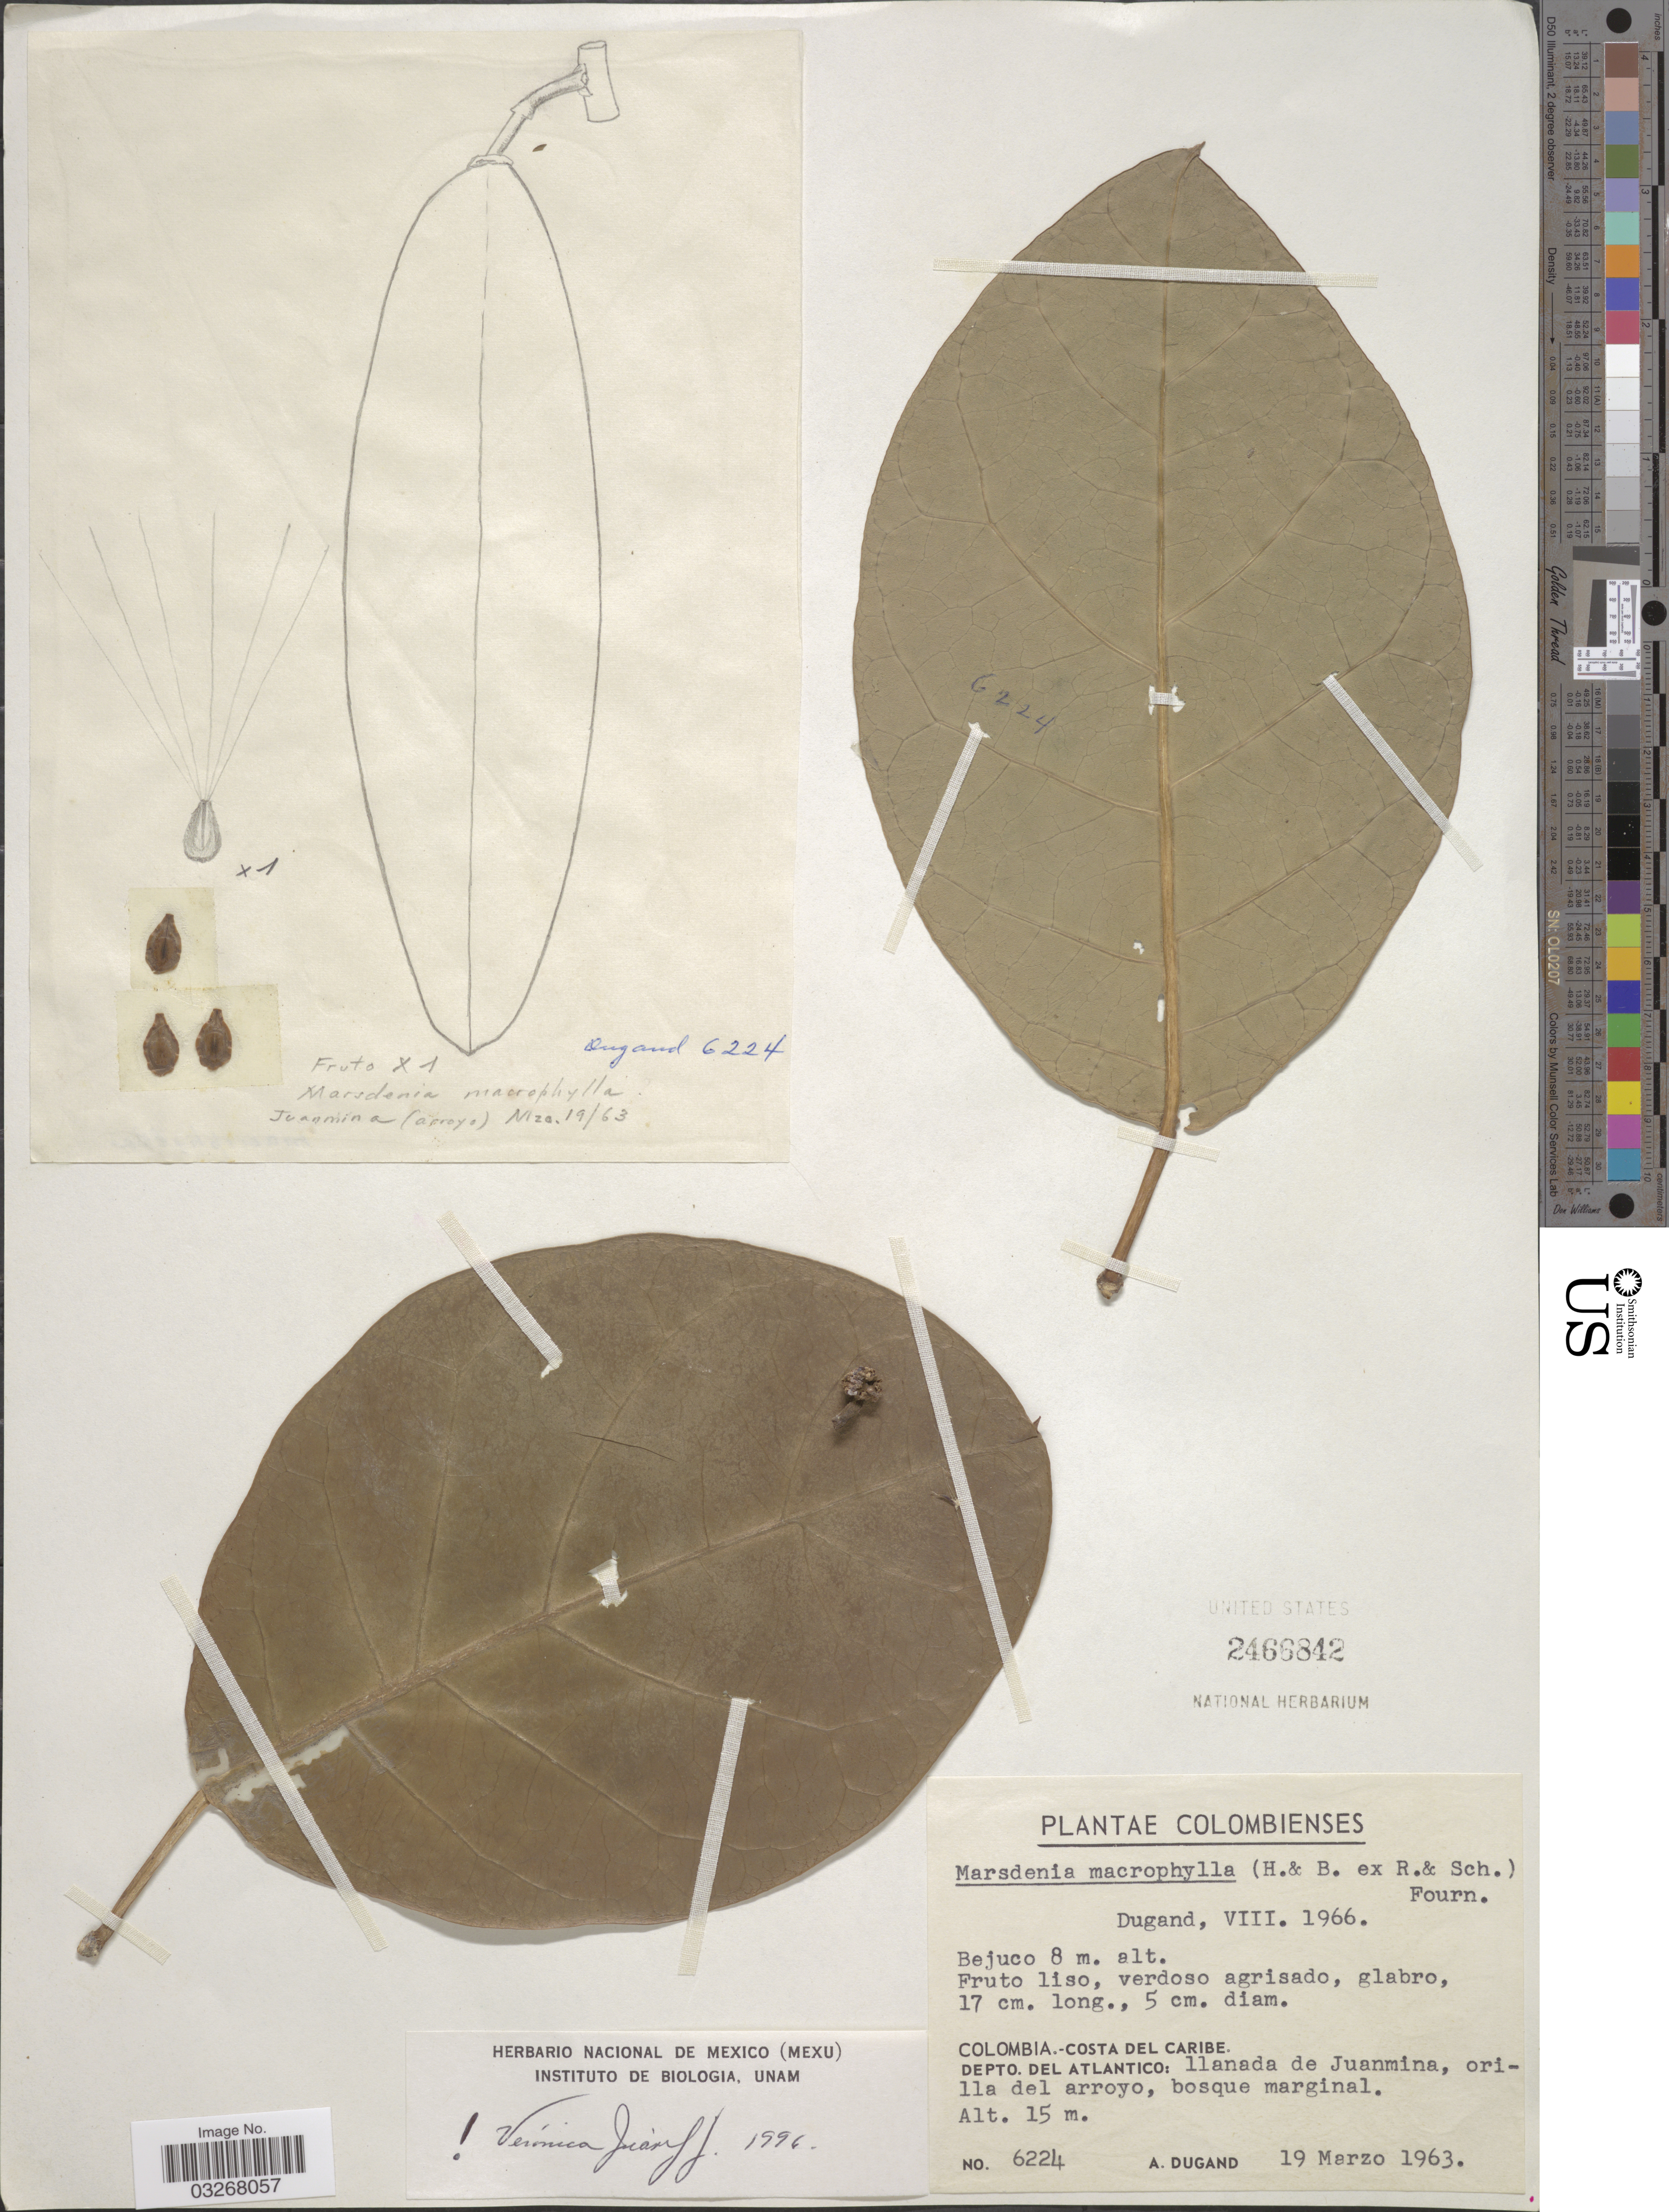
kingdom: Plantae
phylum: Tracheophyta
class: Magnoliopsida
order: Gentianales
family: Apocynaceae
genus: Marsdenia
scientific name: Marsdenia macrophylla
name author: (Humb. & Bonpl. ex Schult.) E. Fourn.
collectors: A. Dugand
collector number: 6224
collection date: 1963-03-19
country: Colombia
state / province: Atlántico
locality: Costa Del Caribe, Depto. Del Atlantico: llanada de Juanmina, orilla del arroyo, bosque marginal.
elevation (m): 15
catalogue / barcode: US 2466842